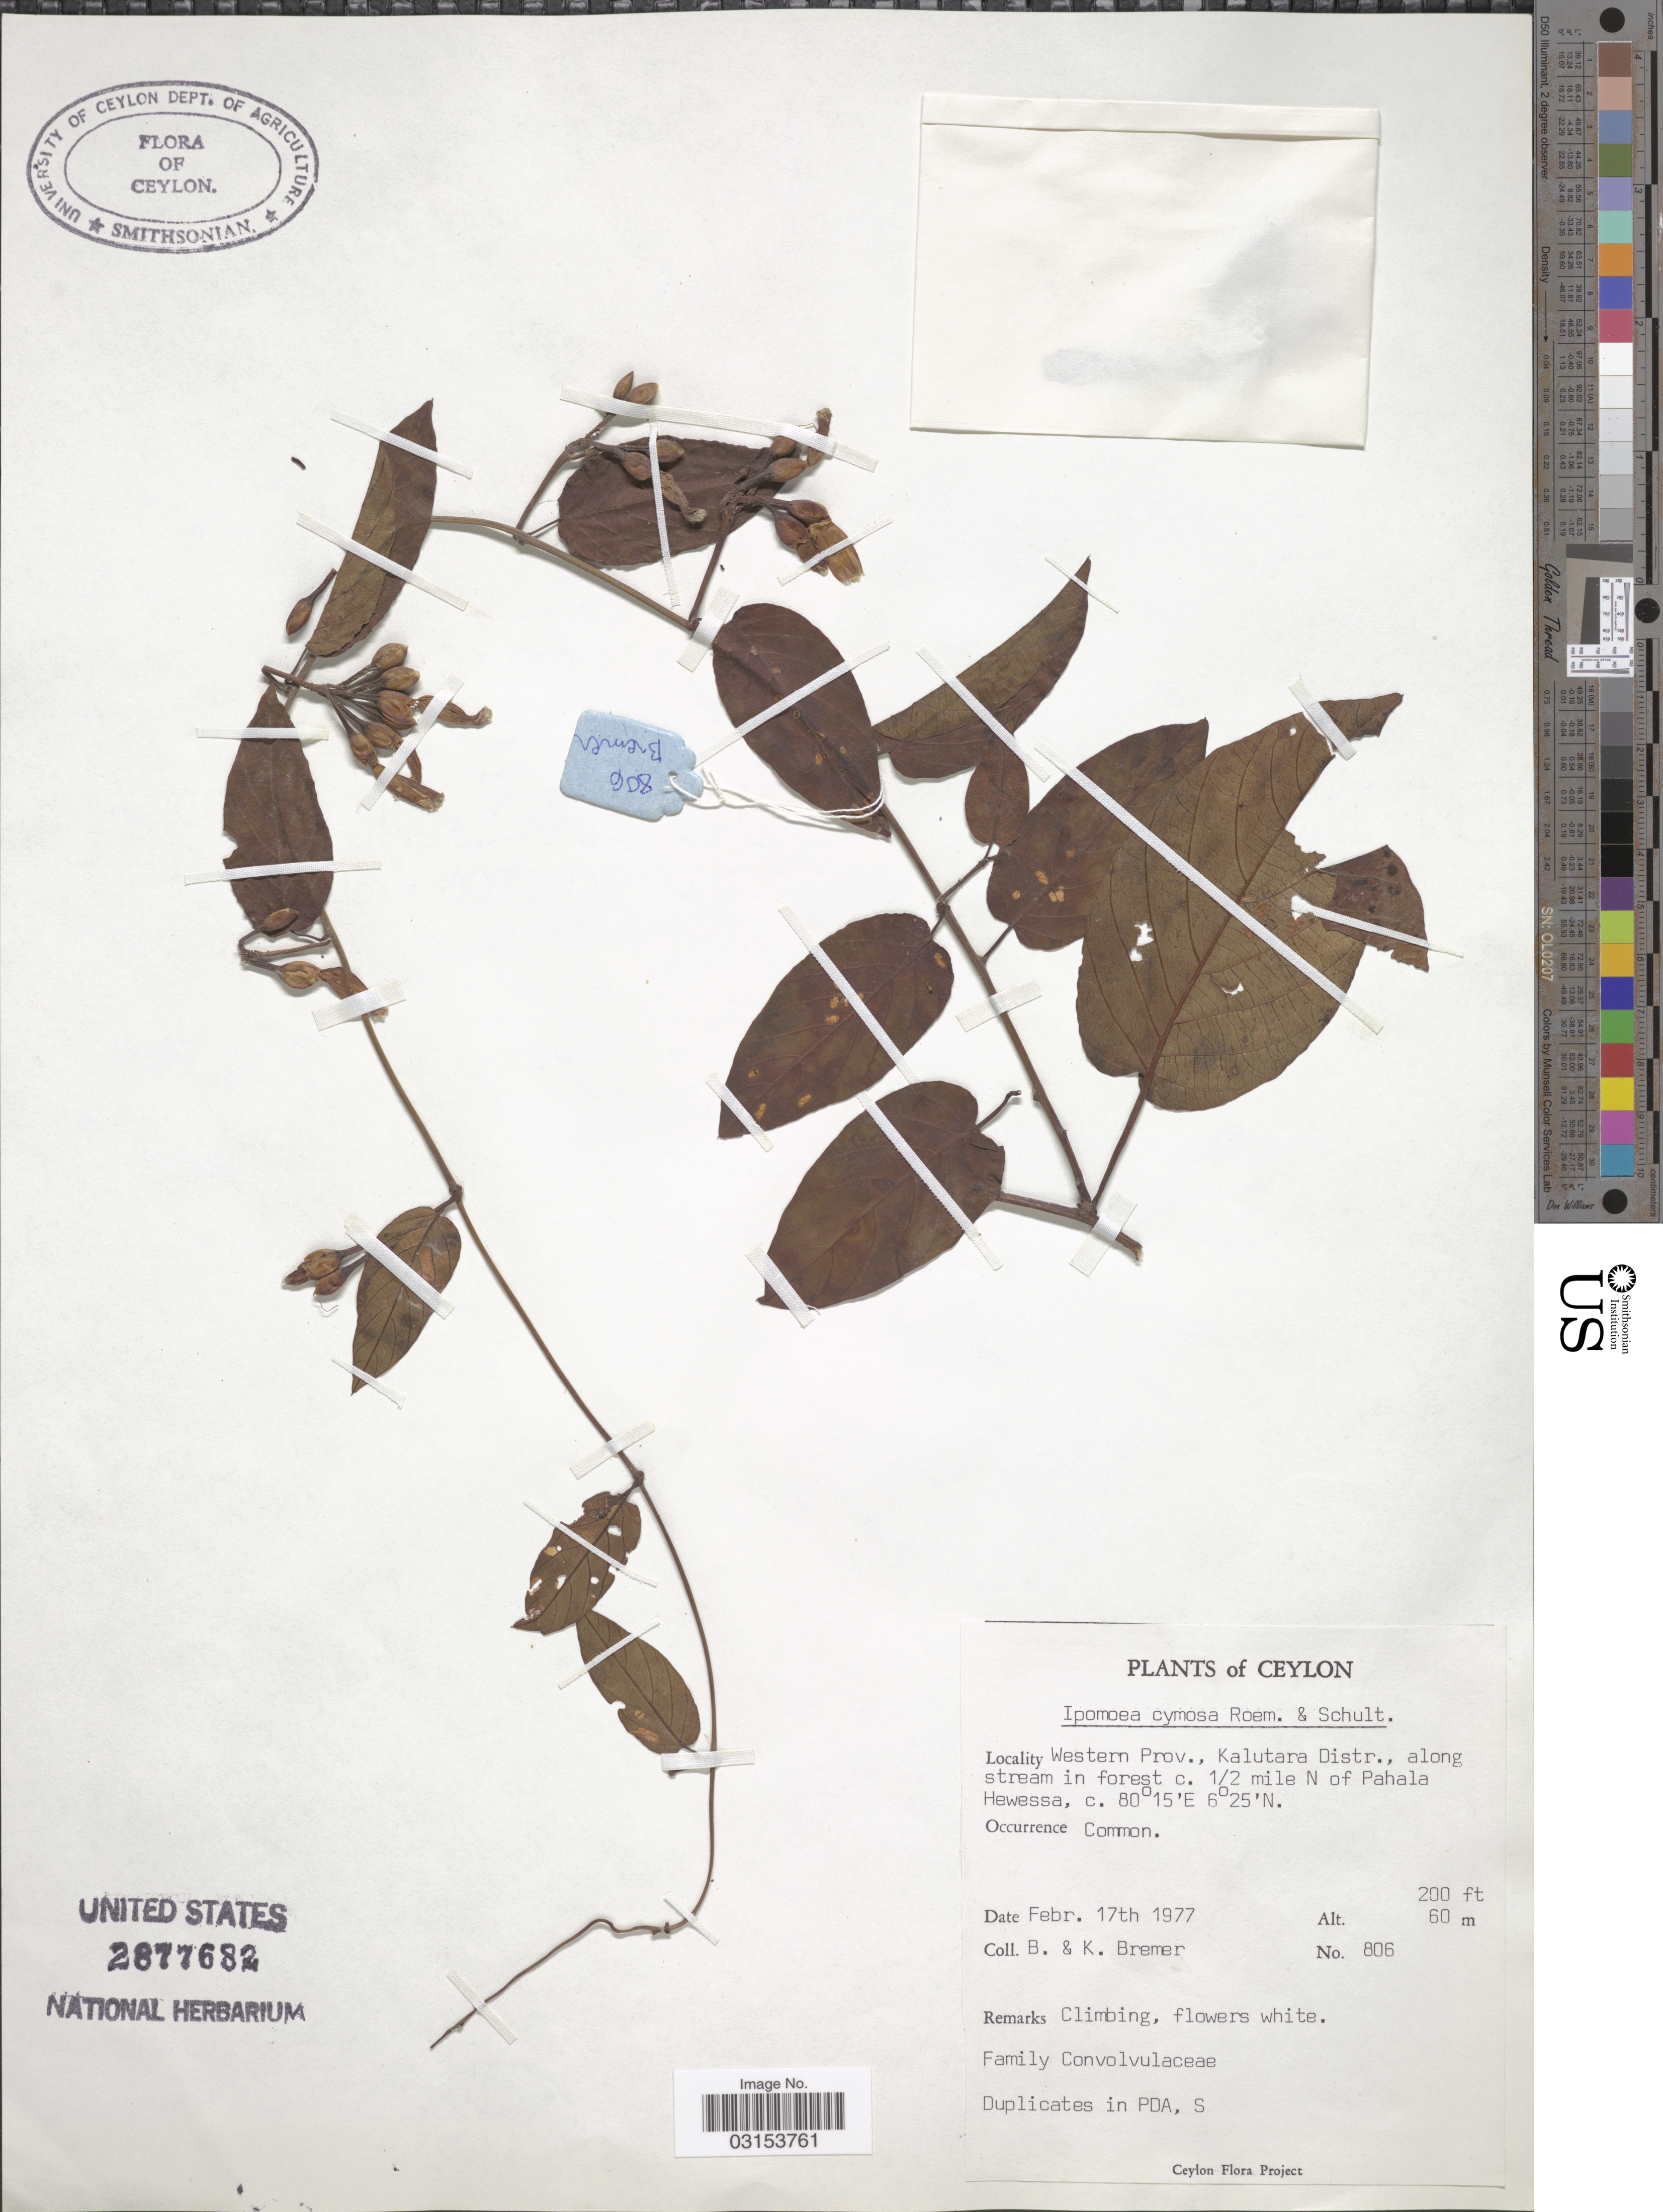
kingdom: Plantae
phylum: Tracheophyta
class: Magnoliopsida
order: Solanales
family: Convolvulaceae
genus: Camonea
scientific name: Camonea pilosa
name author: (Houtt.) A. R. Simões & Staples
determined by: Strong, Mark T., (BOT), Smithsonian Institution - National Museum of Natural History (UNITED STATES)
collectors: B. Bremer & K. Bremer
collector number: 806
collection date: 1977-02-17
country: Sri Lanka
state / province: Western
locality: Ceylon. Kalutara Distr., along stream in forest c. 1/2 mile N of Pahala Hewessa.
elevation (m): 61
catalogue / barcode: US 2877682